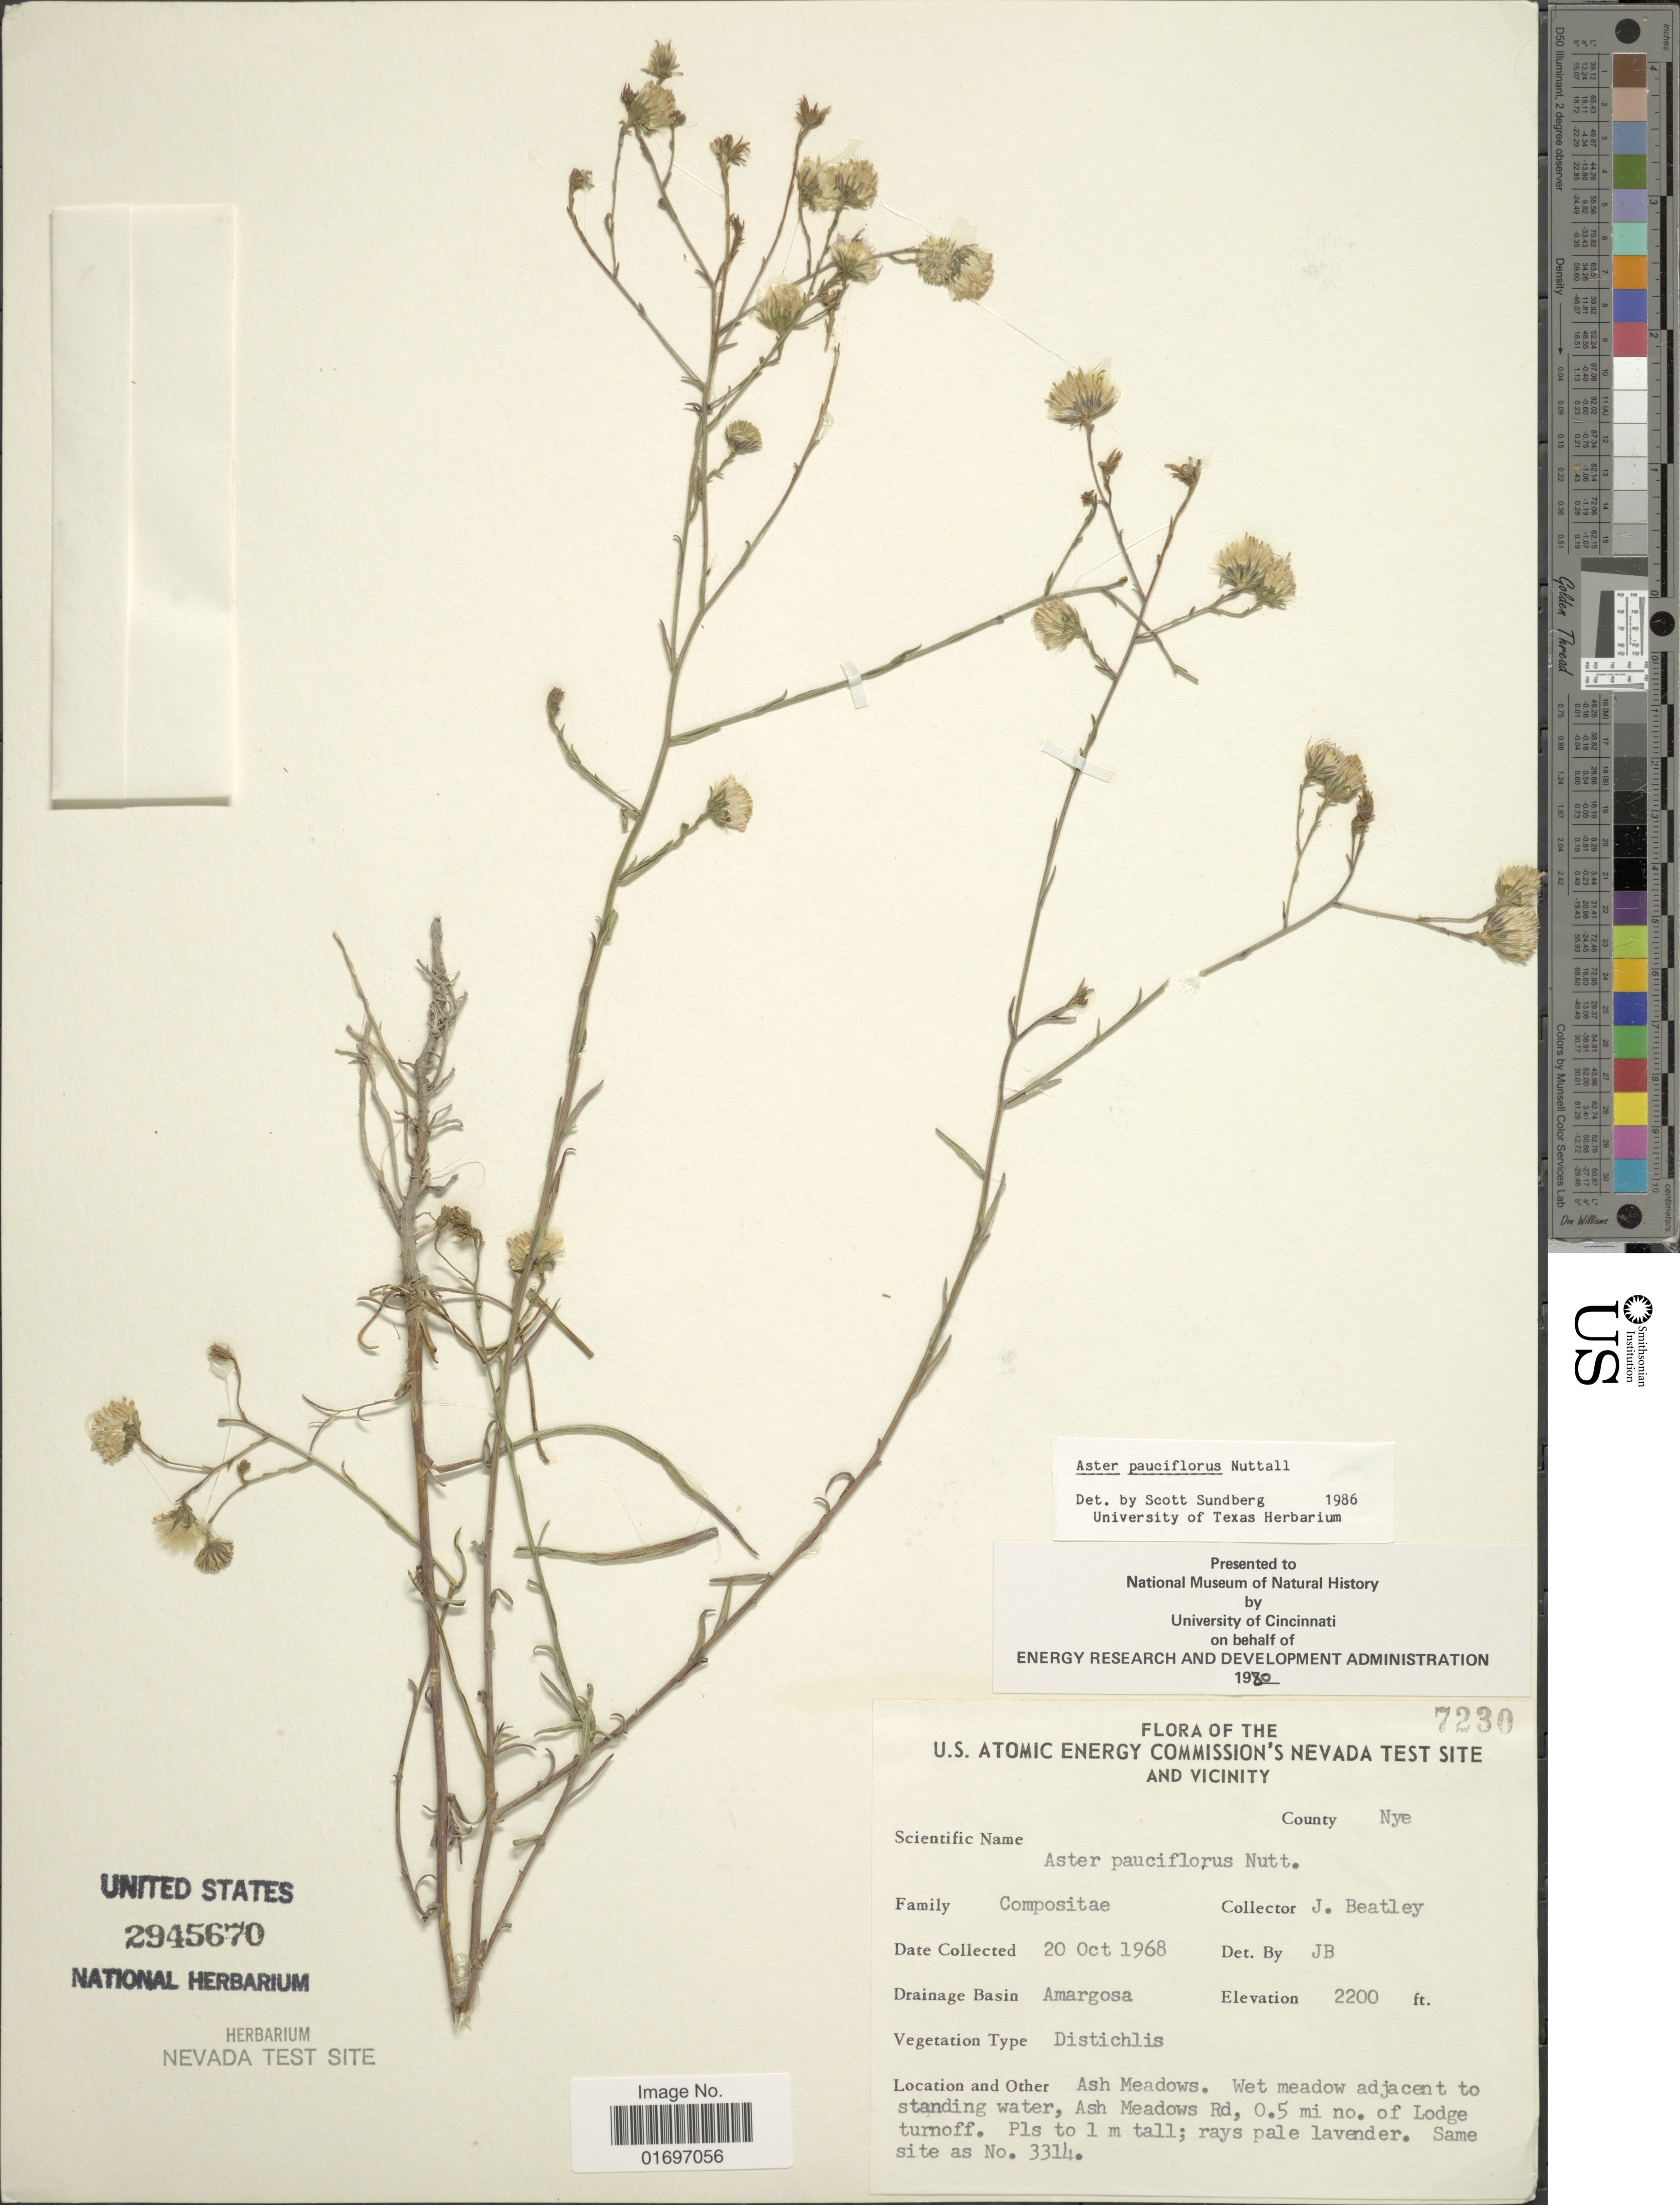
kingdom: Plantae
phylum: Tracheophyta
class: Magnoliopsida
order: Asterales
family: Asteraceae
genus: Almutaster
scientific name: Almutaster pauciflorus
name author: (Nutt.) Á. Löve & D. Löve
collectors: J. C. Beatley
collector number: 7230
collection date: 1968-10-20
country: United States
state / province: Nevada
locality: U.S. Atomic Energy Commission's Nevada Test Site and Vicinity. County Nye. Drainage Basin Amargosa. Ash Meadows. Wet meadow adjacent to standing water, Ash Meadows Rd, 0.5 mi no. of Lodge turnoff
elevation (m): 671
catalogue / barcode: US 2945670